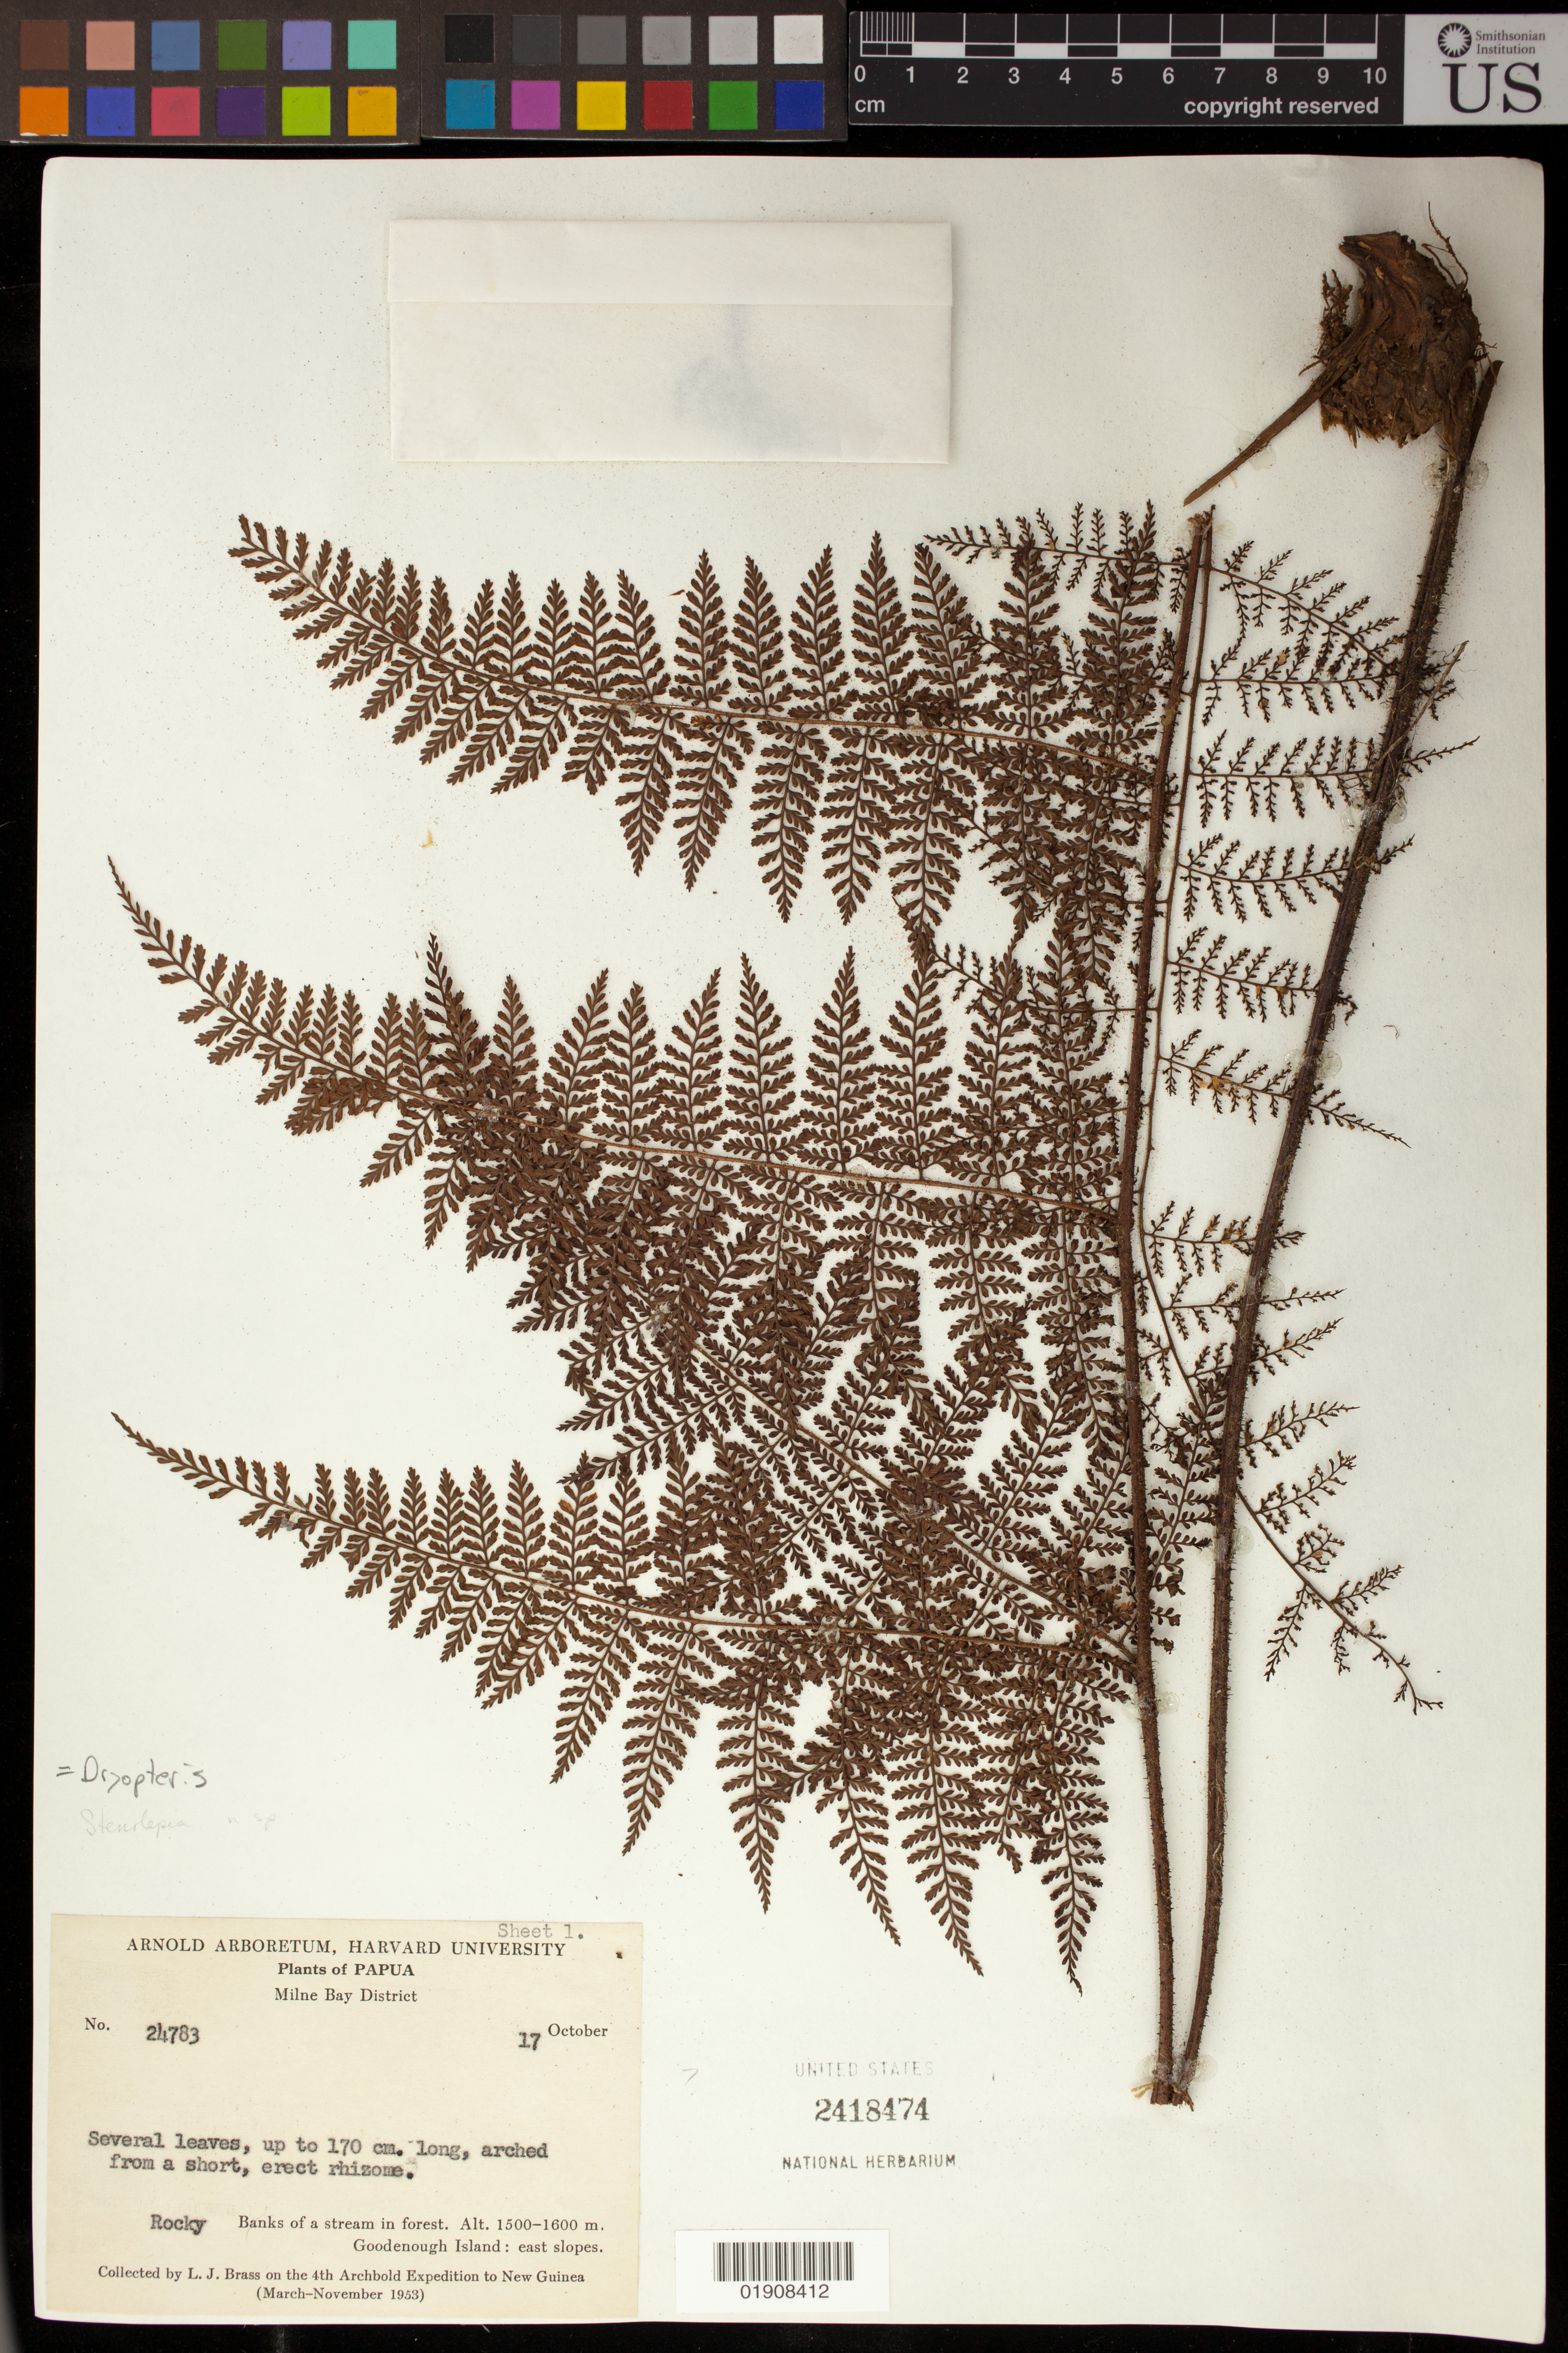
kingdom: Plantae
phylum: Tracheophyta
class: Polypodiopsida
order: Polypodiales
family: Dryopteridaceae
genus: Dryopteris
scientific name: Dryopteris hypolepidioides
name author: Rosenst.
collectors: L. J. Brass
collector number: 24783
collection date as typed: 17 Oct 1953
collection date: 1953-10-17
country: Papua New Guinea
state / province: Milne Bay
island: Goodenough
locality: Goodenough Island: east slopes.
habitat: Rocky, banks of a stream in forest.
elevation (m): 1500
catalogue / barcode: US 2418474